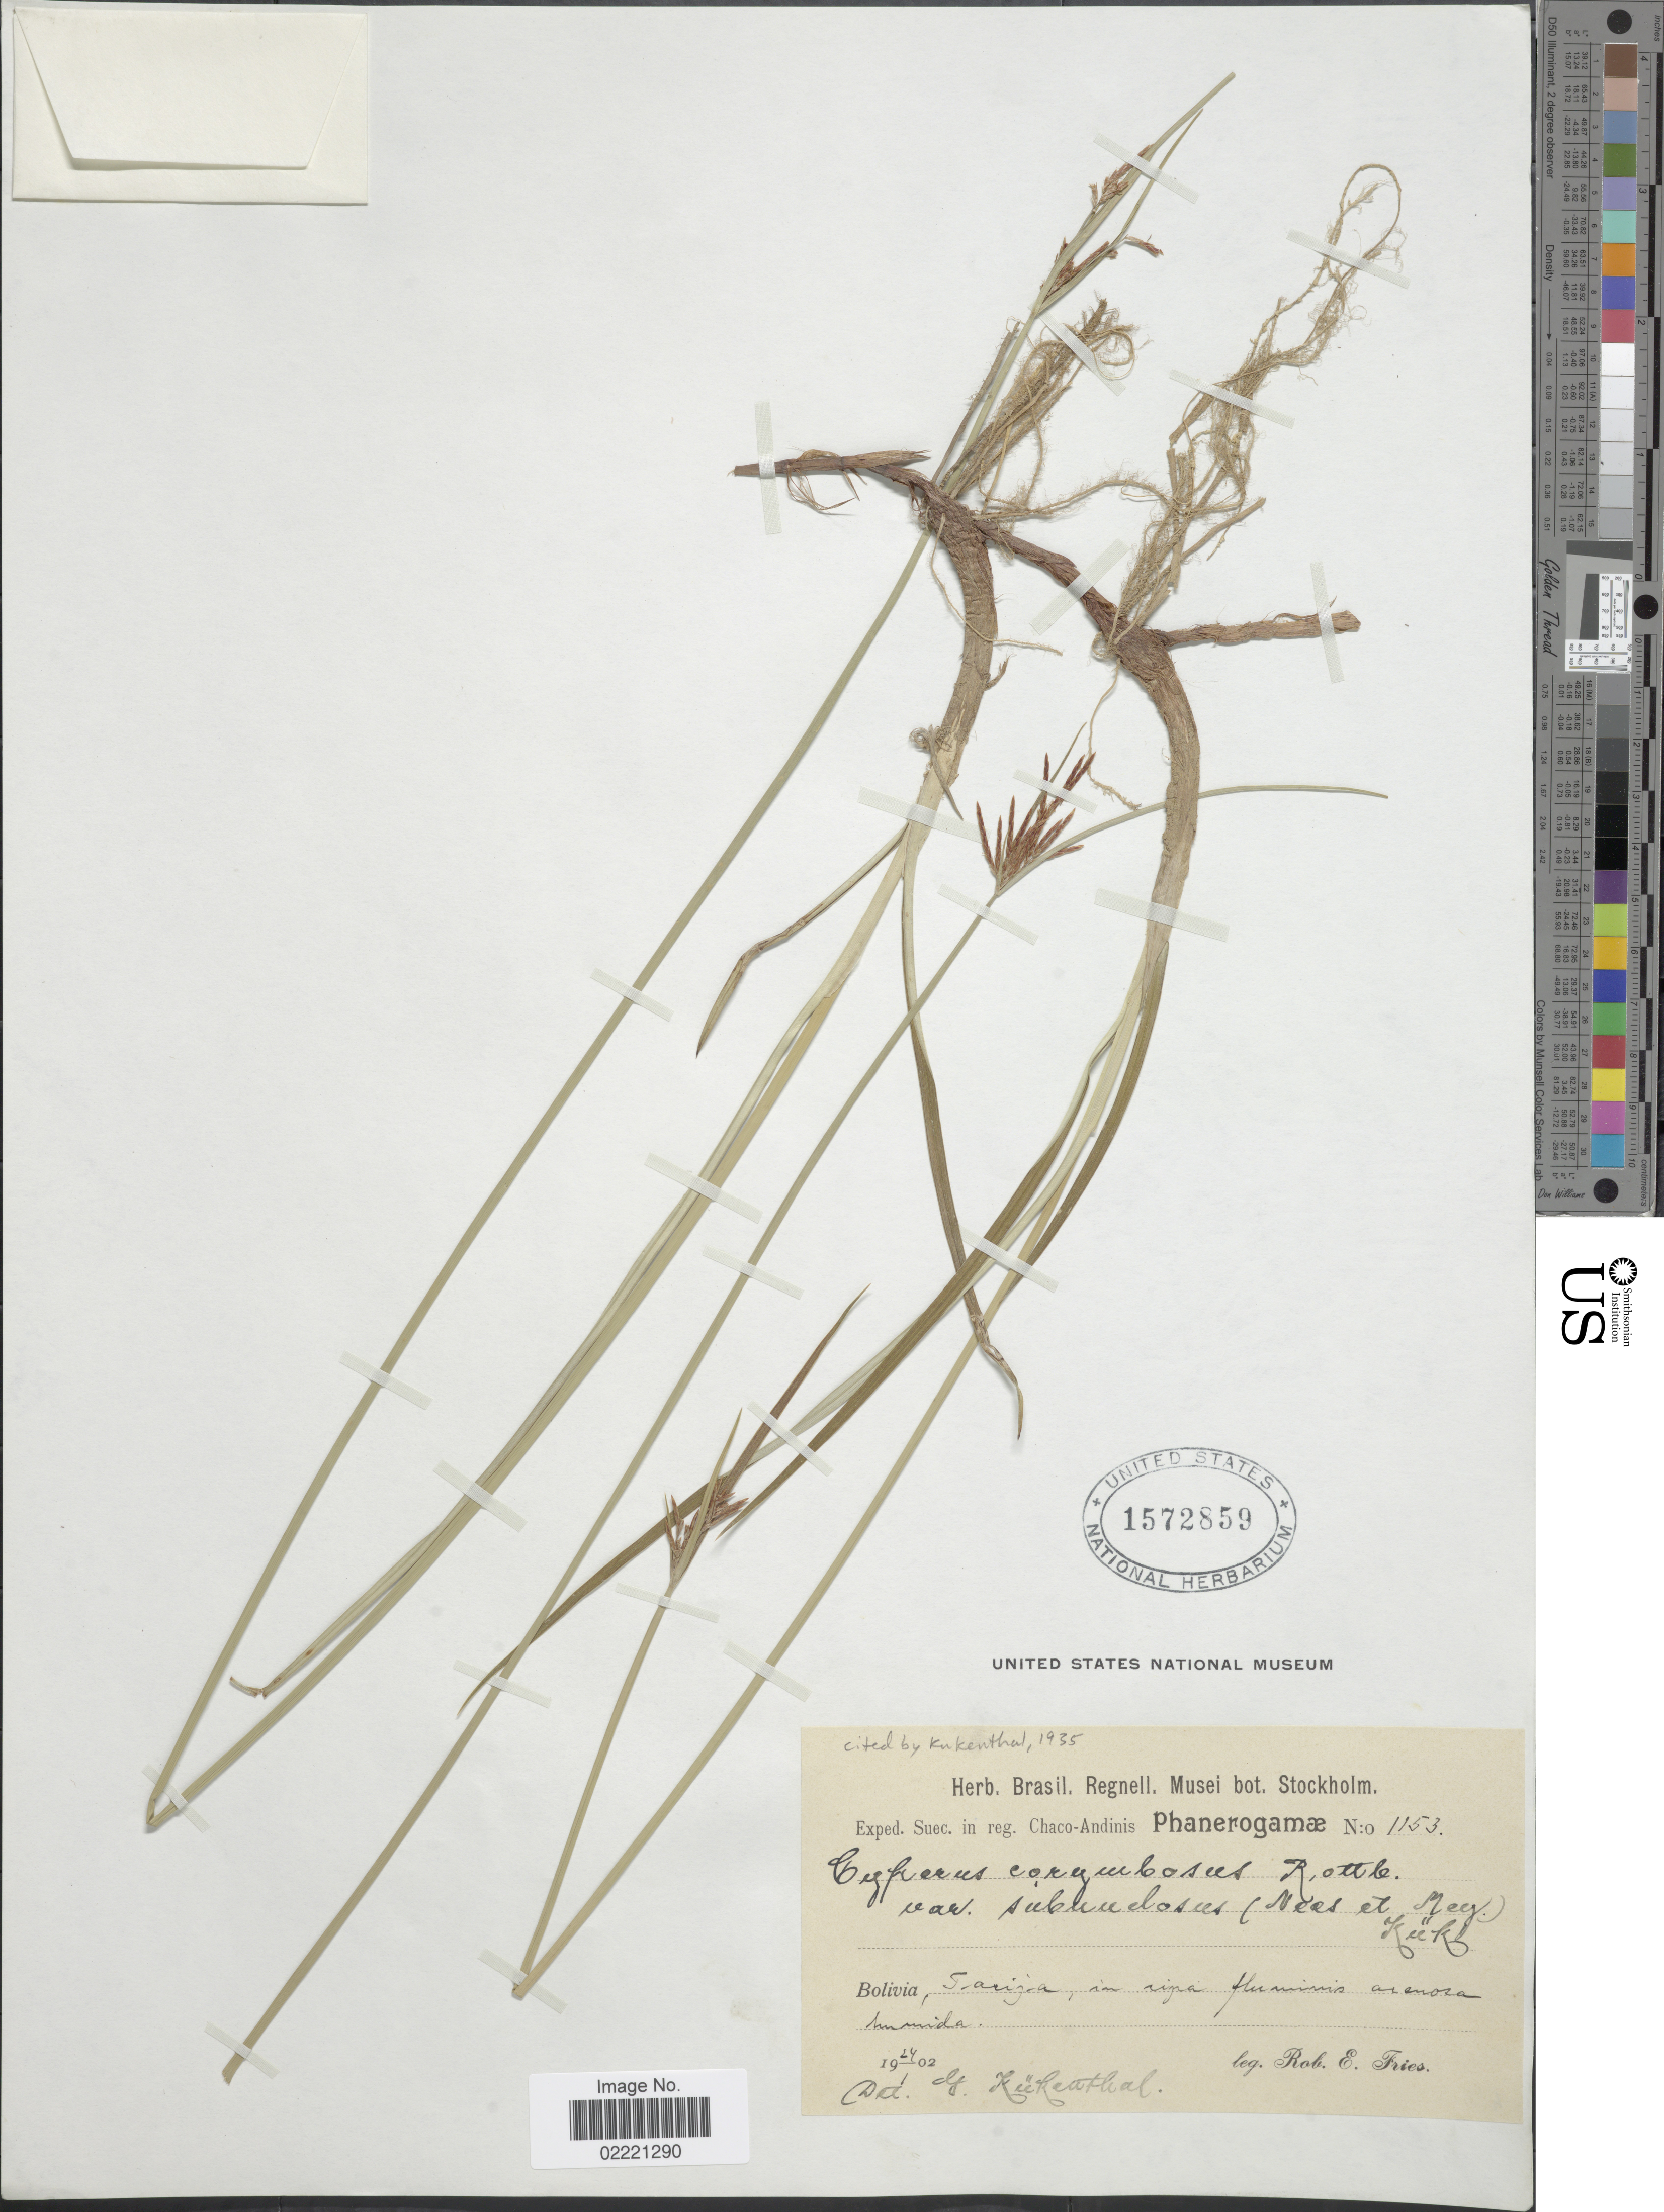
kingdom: Plantae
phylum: Tracheophyta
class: Liliopsida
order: Poales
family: Cyperaceae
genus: Cyperus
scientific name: Cyperus corymbosus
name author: Rottb.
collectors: R. E. Fries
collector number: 1153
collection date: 1902-01-24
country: Bolivia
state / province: Tarija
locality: In ripa fluminis arenosa humida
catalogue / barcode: US 1572859